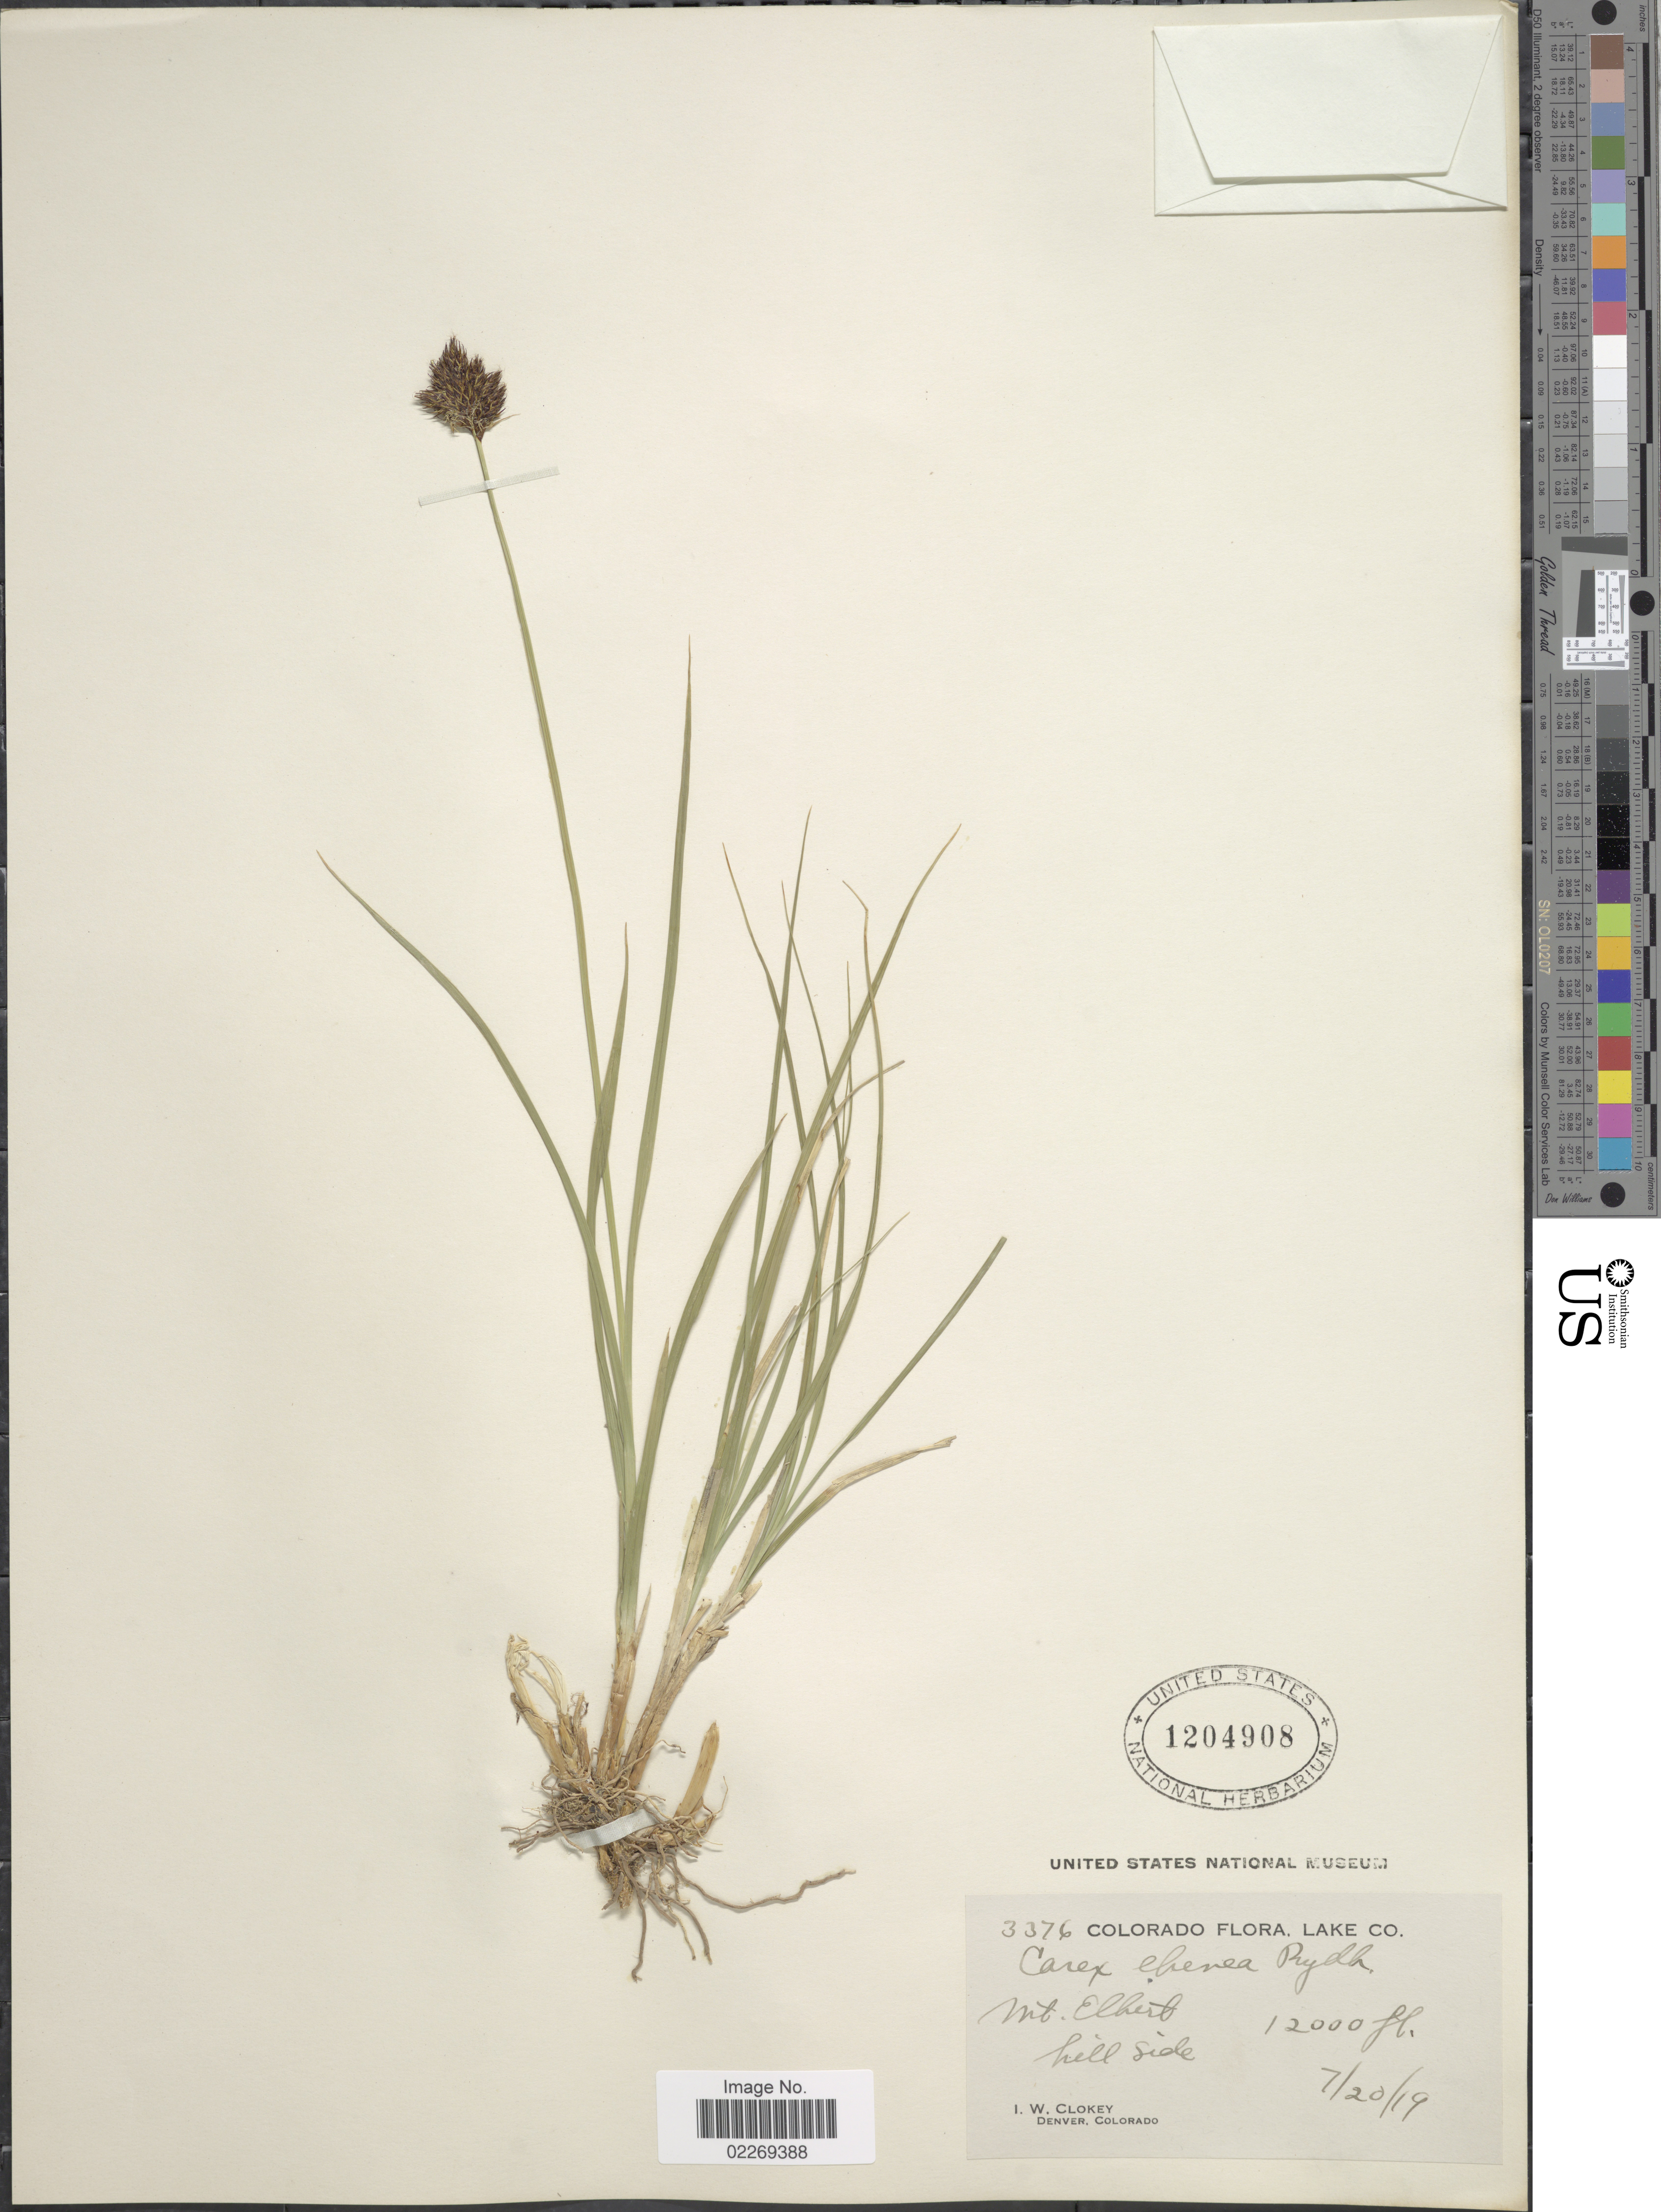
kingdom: Plantae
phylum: Tracheophyta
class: Liliopsida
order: Poales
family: Cyperaceae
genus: Carex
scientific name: Carex ebenea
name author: Rydb.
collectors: I. W. Clokey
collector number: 3376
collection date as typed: Transcribed d/m/y: 20/7/19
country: United States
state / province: Colorado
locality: Lake Co. Mt. Elhert, Hill side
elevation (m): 3658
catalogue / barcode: US 1204908